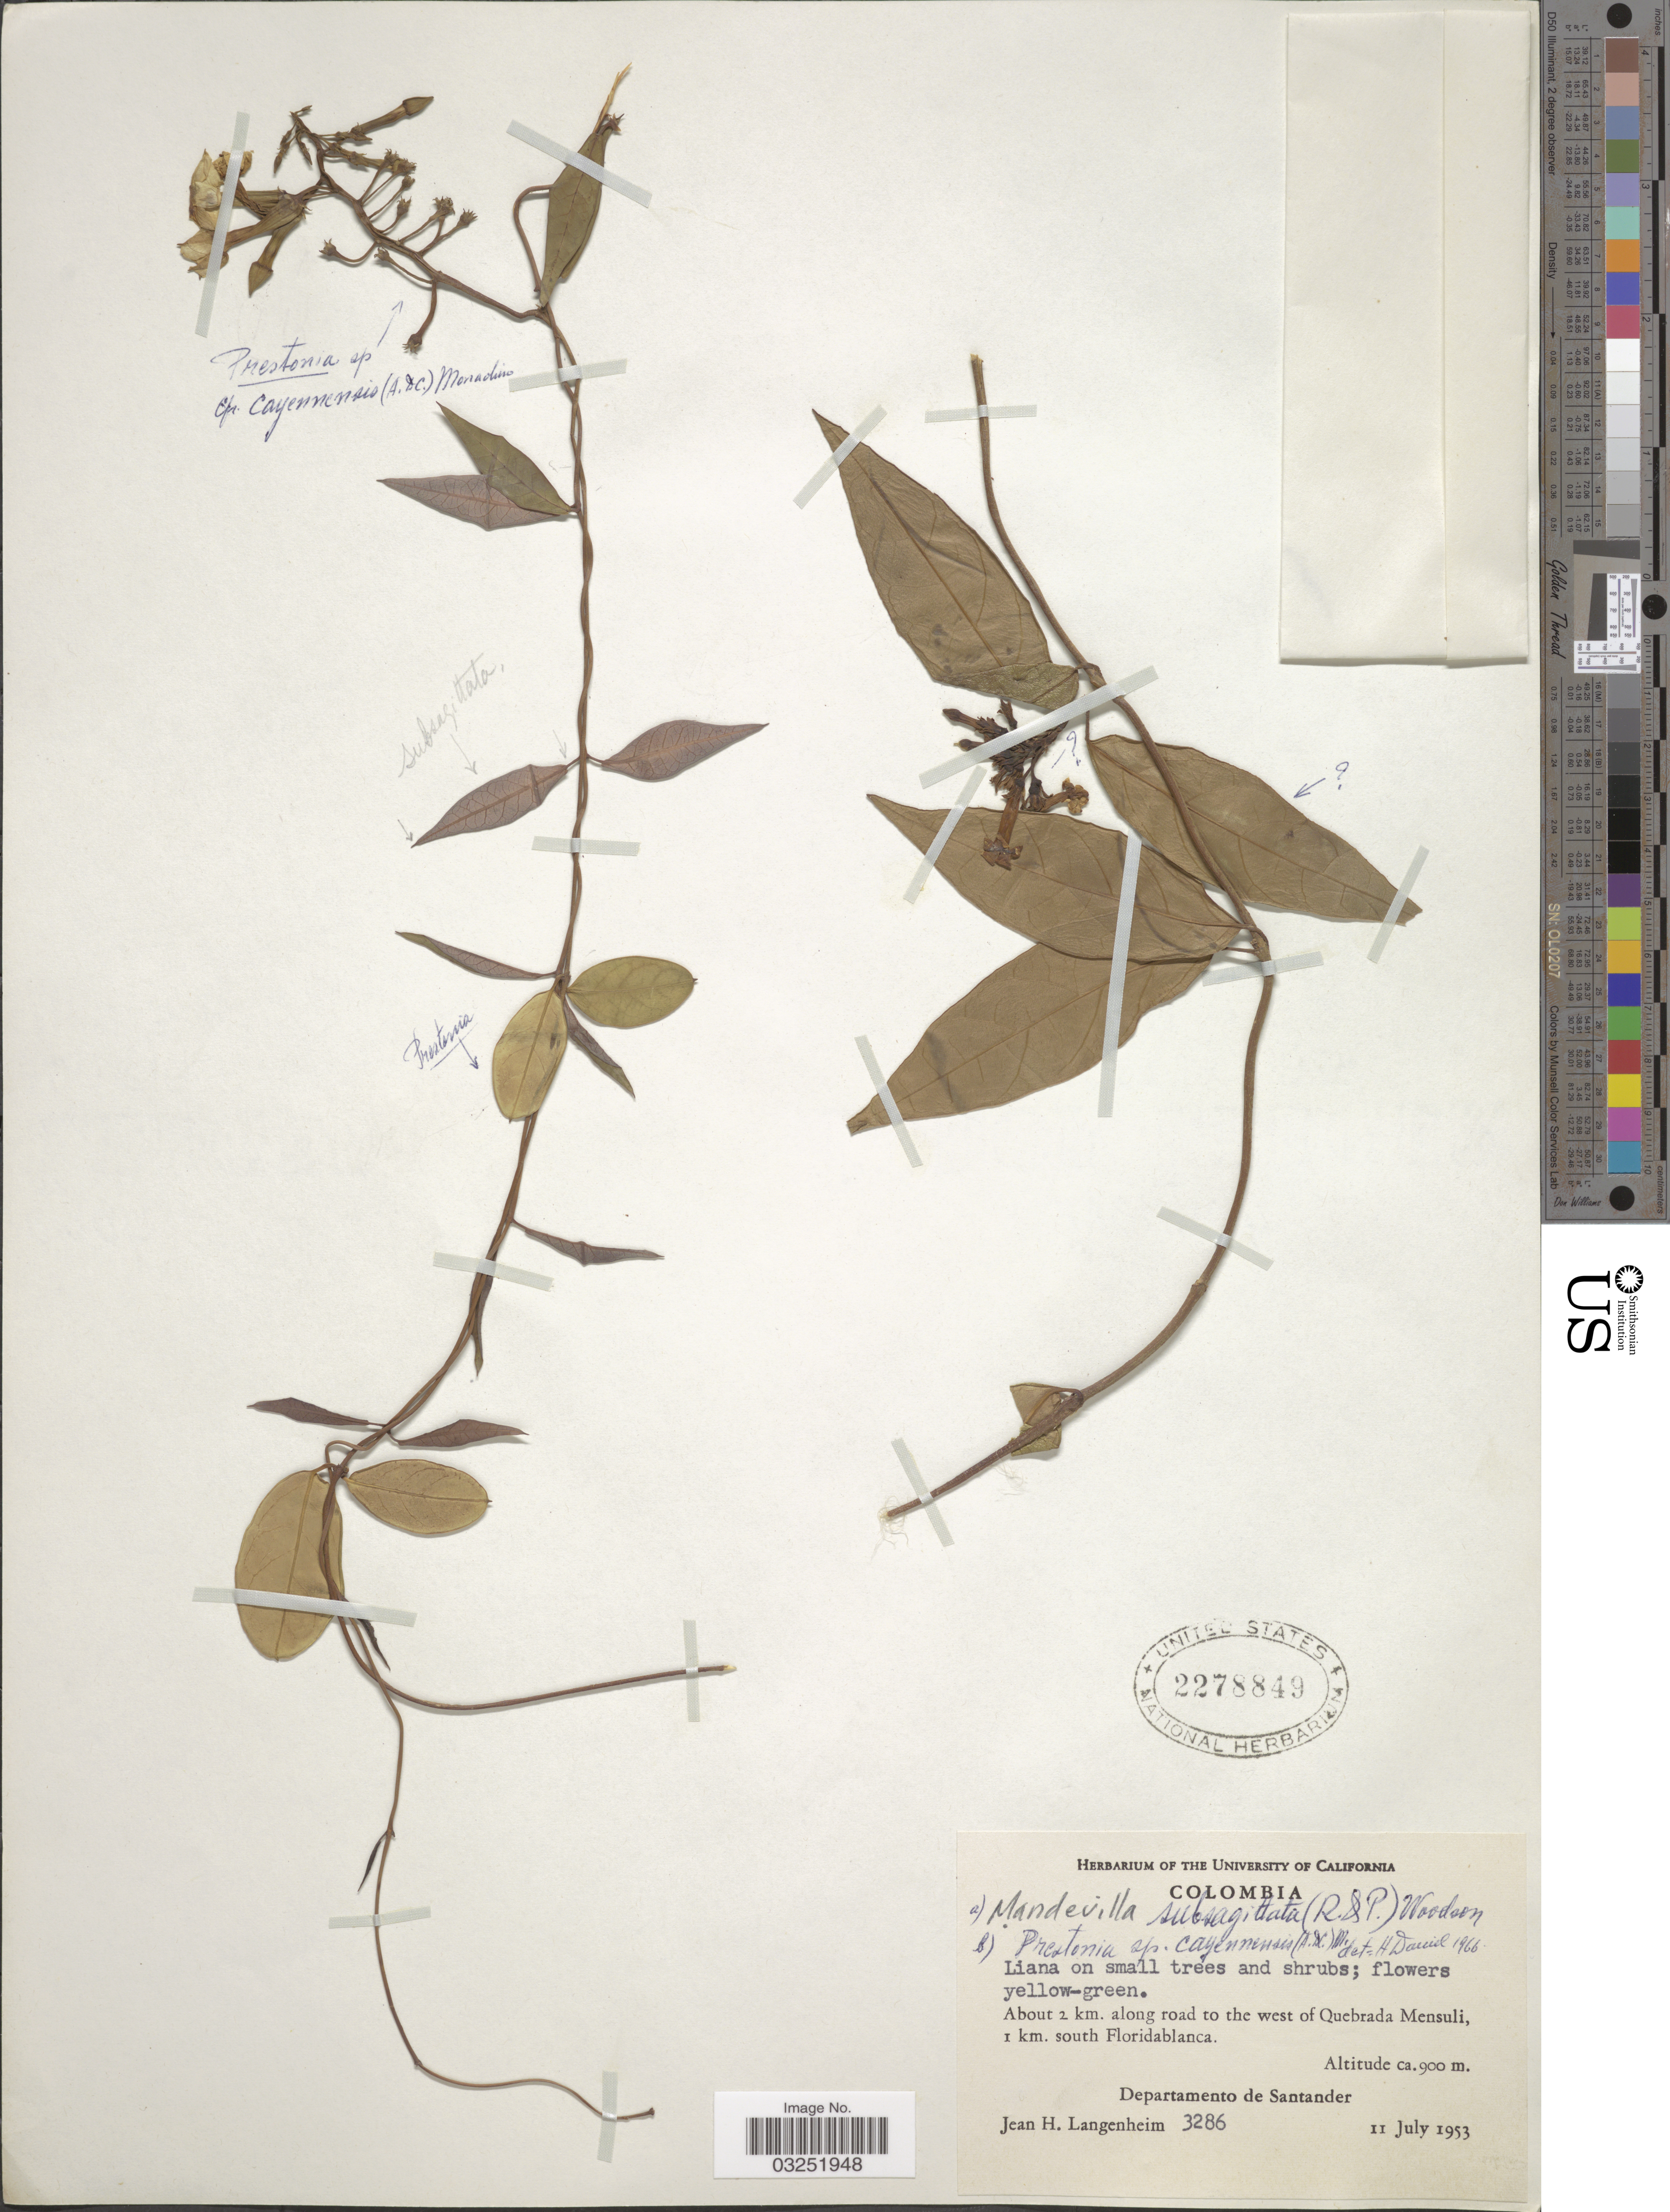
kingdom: Plantae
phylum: Tracheophyta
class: Magnoliopsida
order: Gentianales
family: Apocynaceae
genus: Prestonia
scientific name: Prestonia cayennensis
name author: (A. DC.) Pichon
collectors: J. H. Langenheim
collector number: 3286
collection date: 1953-07-11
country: Colombia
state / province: Santander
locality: About 2 km. along road to the west of Quebrada Mensuli, 1 km. south Floridablanca, Departamento de Santander.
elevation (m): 900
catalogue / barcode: US 2278849